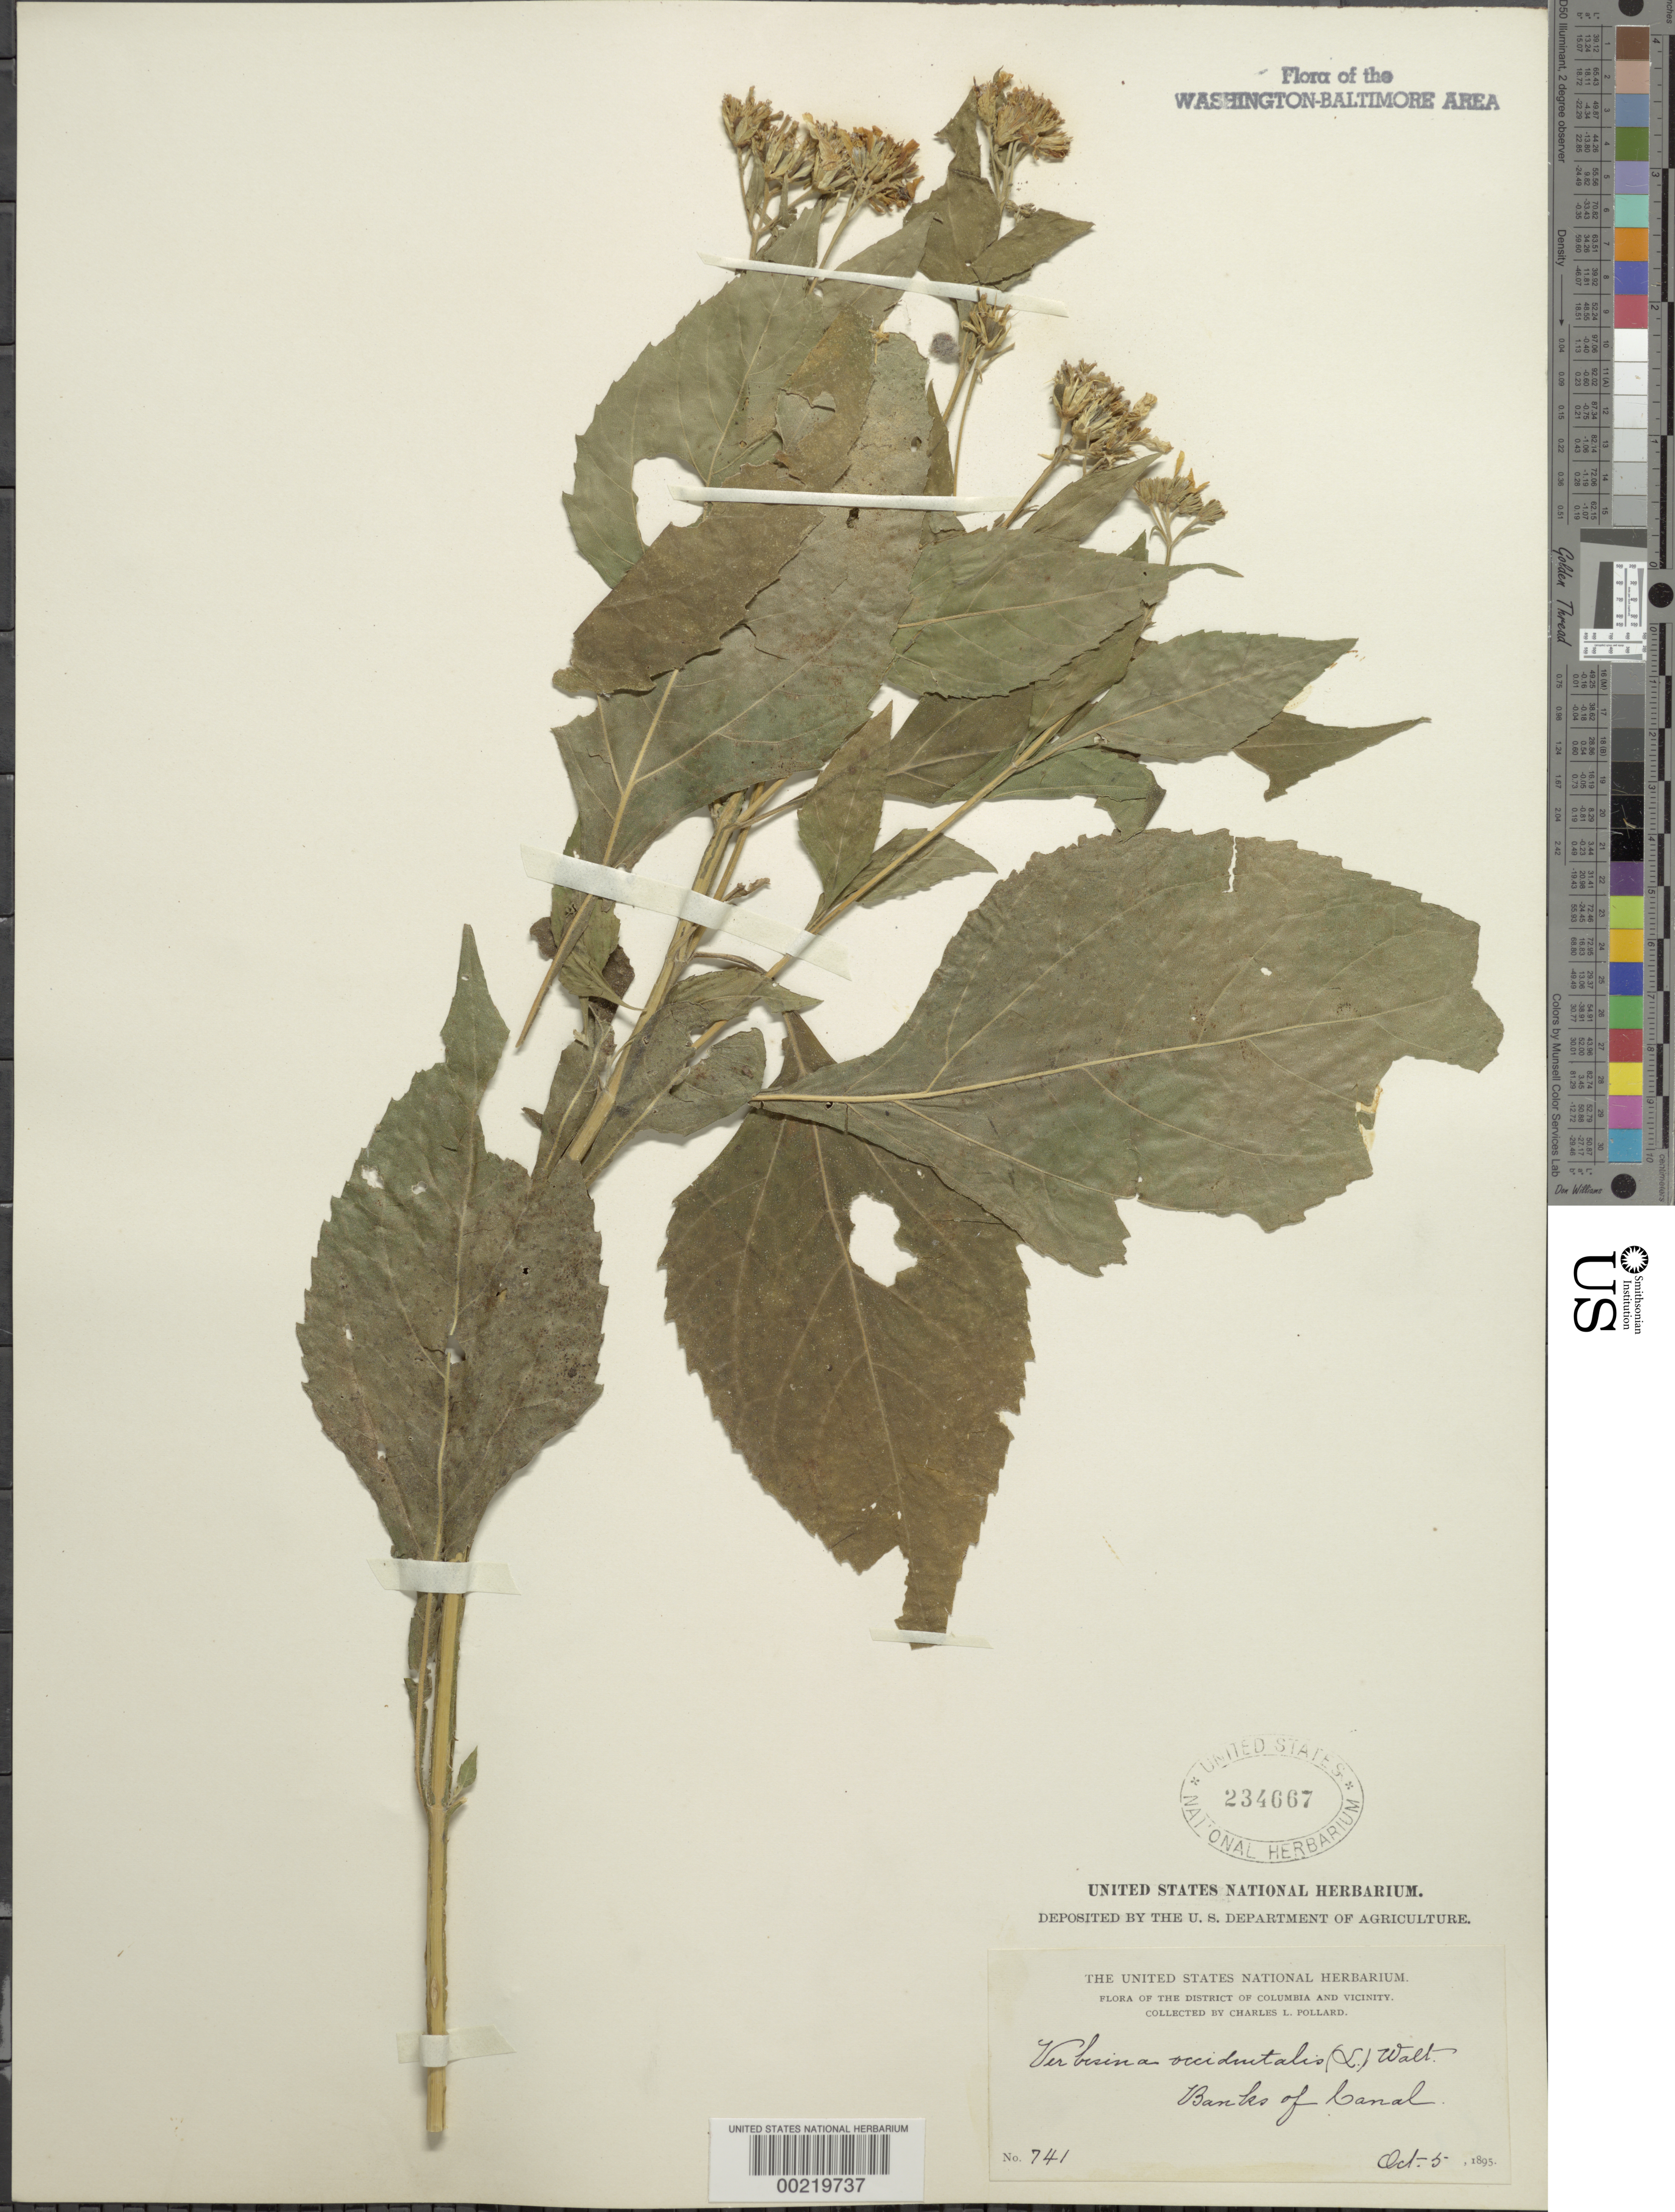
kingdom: Plantae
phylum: Tracheophyta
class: Magnoliopsida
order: Asterales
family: Asteraceae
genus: Verbesina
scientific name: Verbesina occidentalis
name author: (L.) Walter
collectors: C. L. Pollard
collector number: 741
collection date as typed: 05 Oct 1895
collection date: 1895-10-05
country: United States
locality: Canal Banks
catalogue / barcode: US 234667